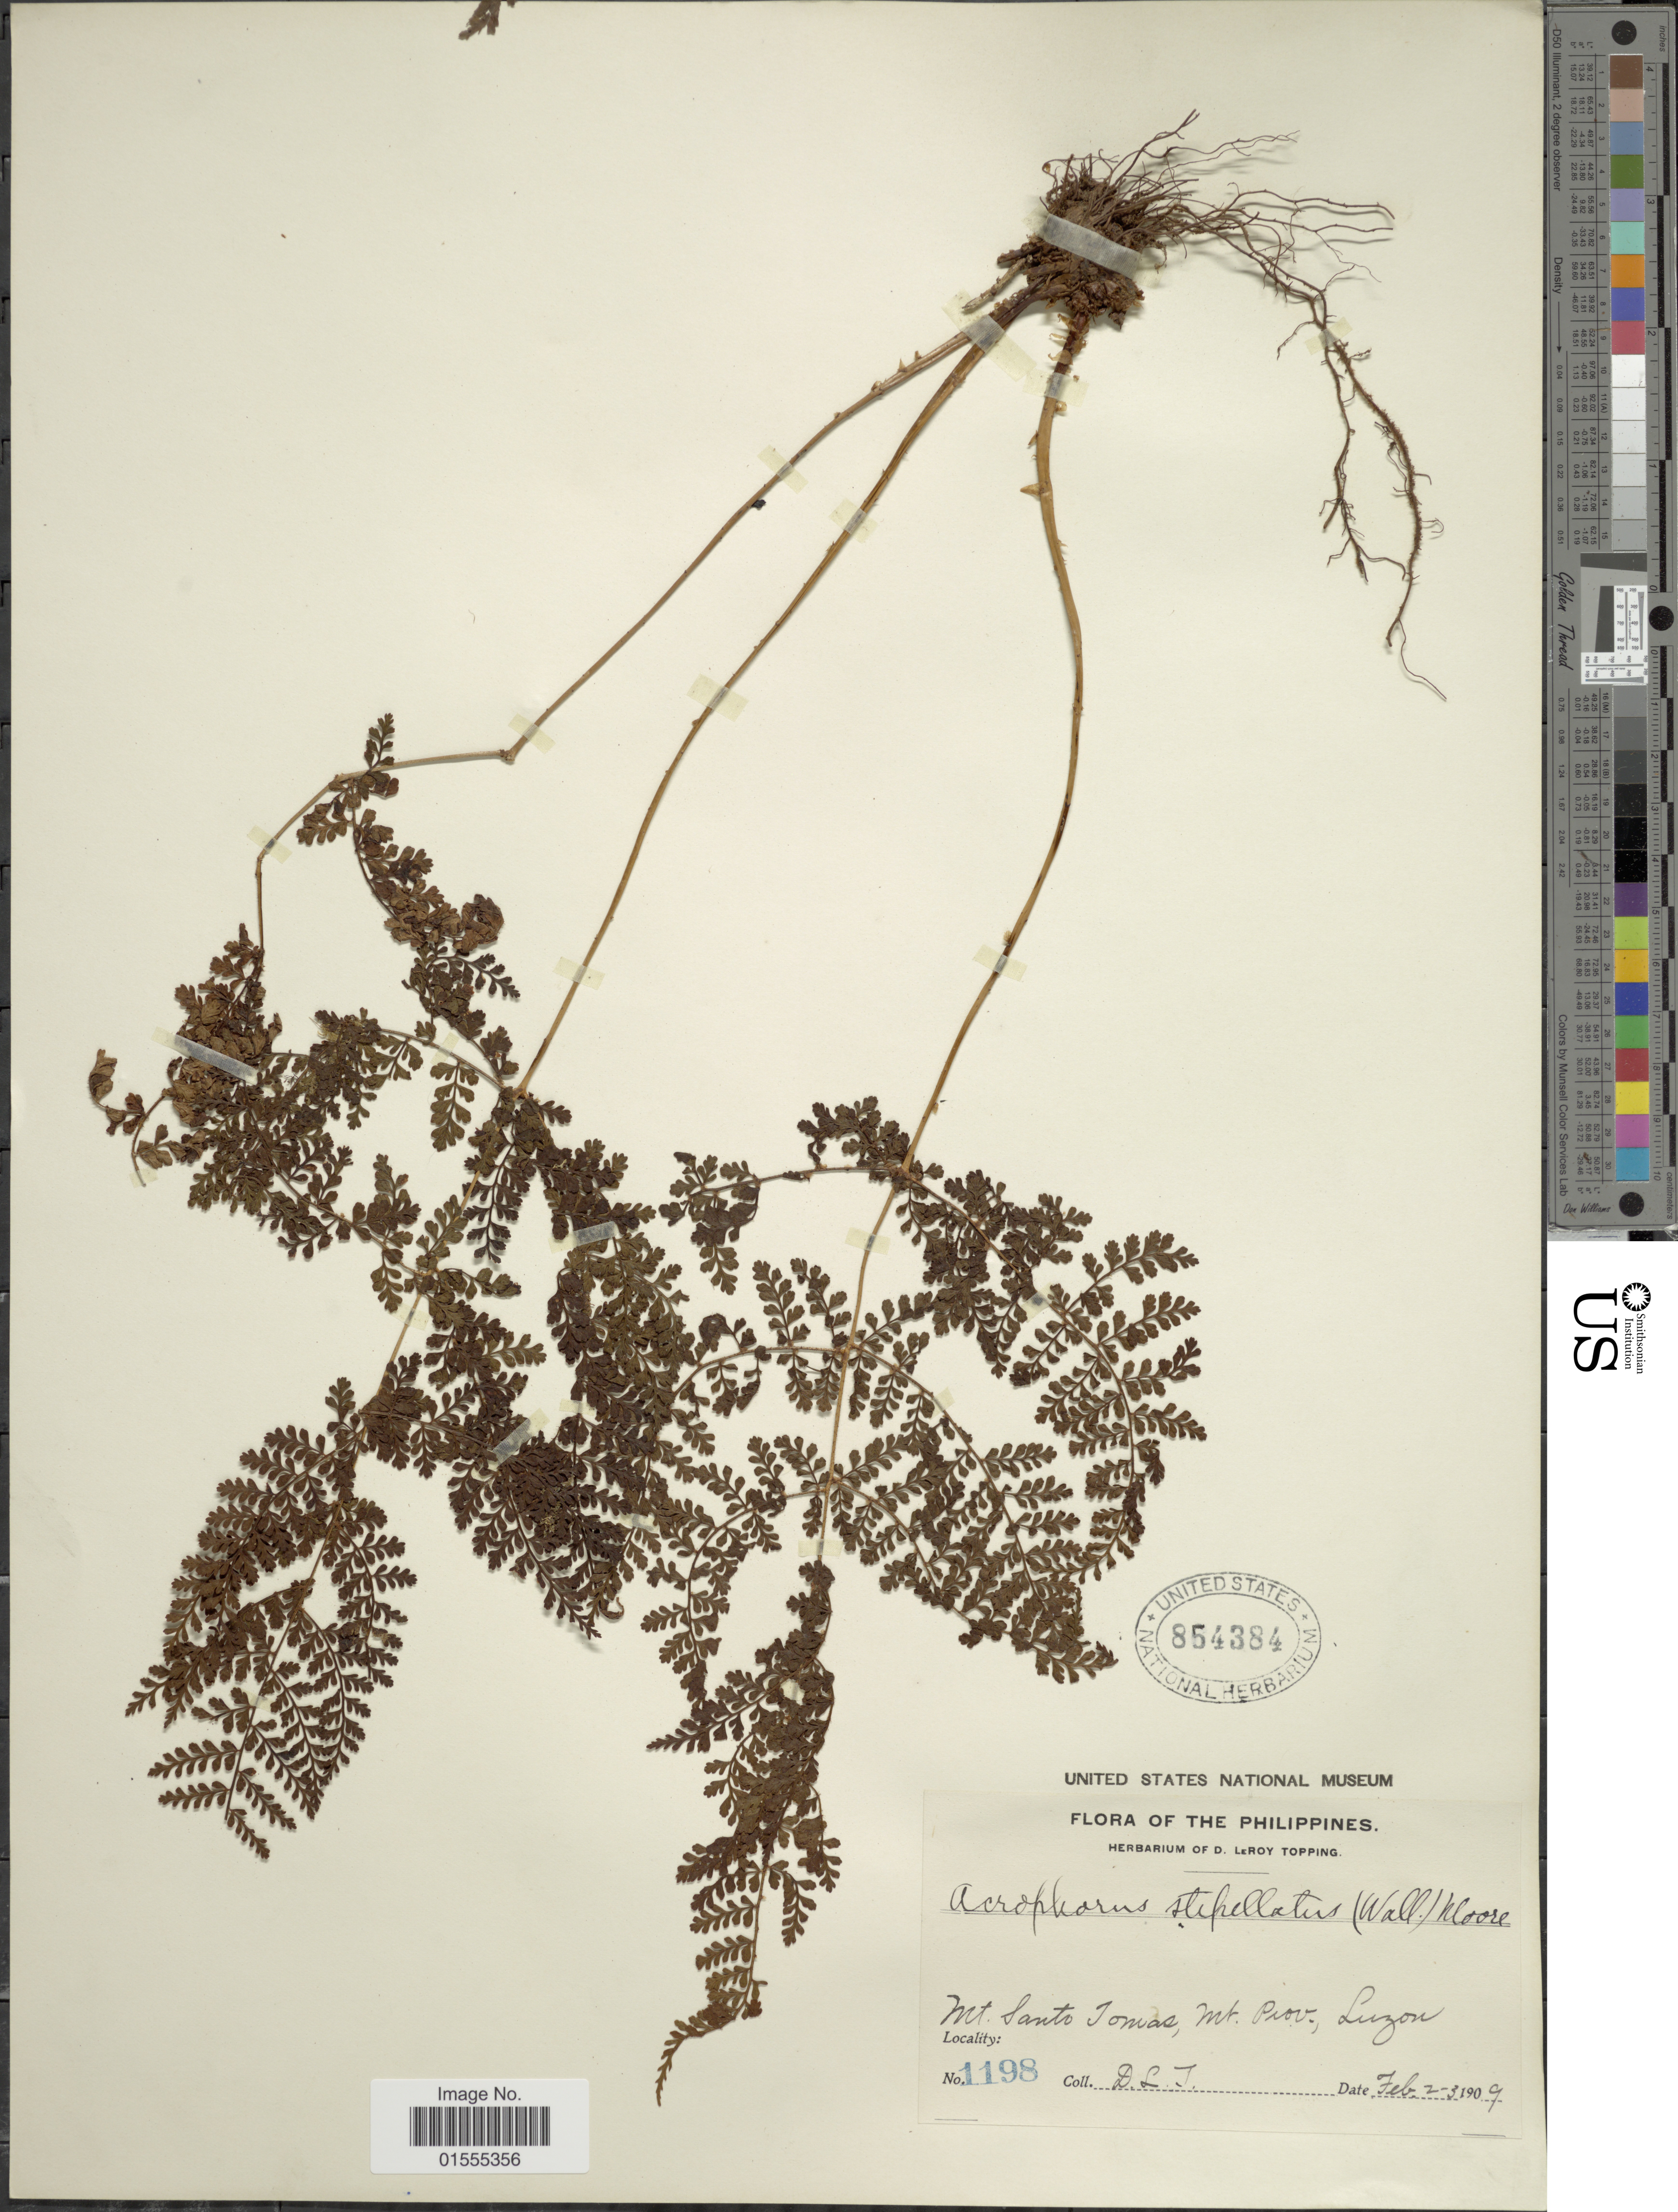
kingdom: Plantae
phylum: Tracheophyta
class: Polypodiopsida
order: Polypodiales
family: Dryopteridaceae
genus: Dryopteris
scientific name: Dryopteris nodosa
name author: (C. Presl) Li Bing Zhang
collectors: D. L. Topping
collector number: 1198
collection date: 1909-02-02/1909-02-03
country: Philippines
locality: Mt Santo Tomas, Mt Prov. Luzon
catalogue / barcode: US 854384